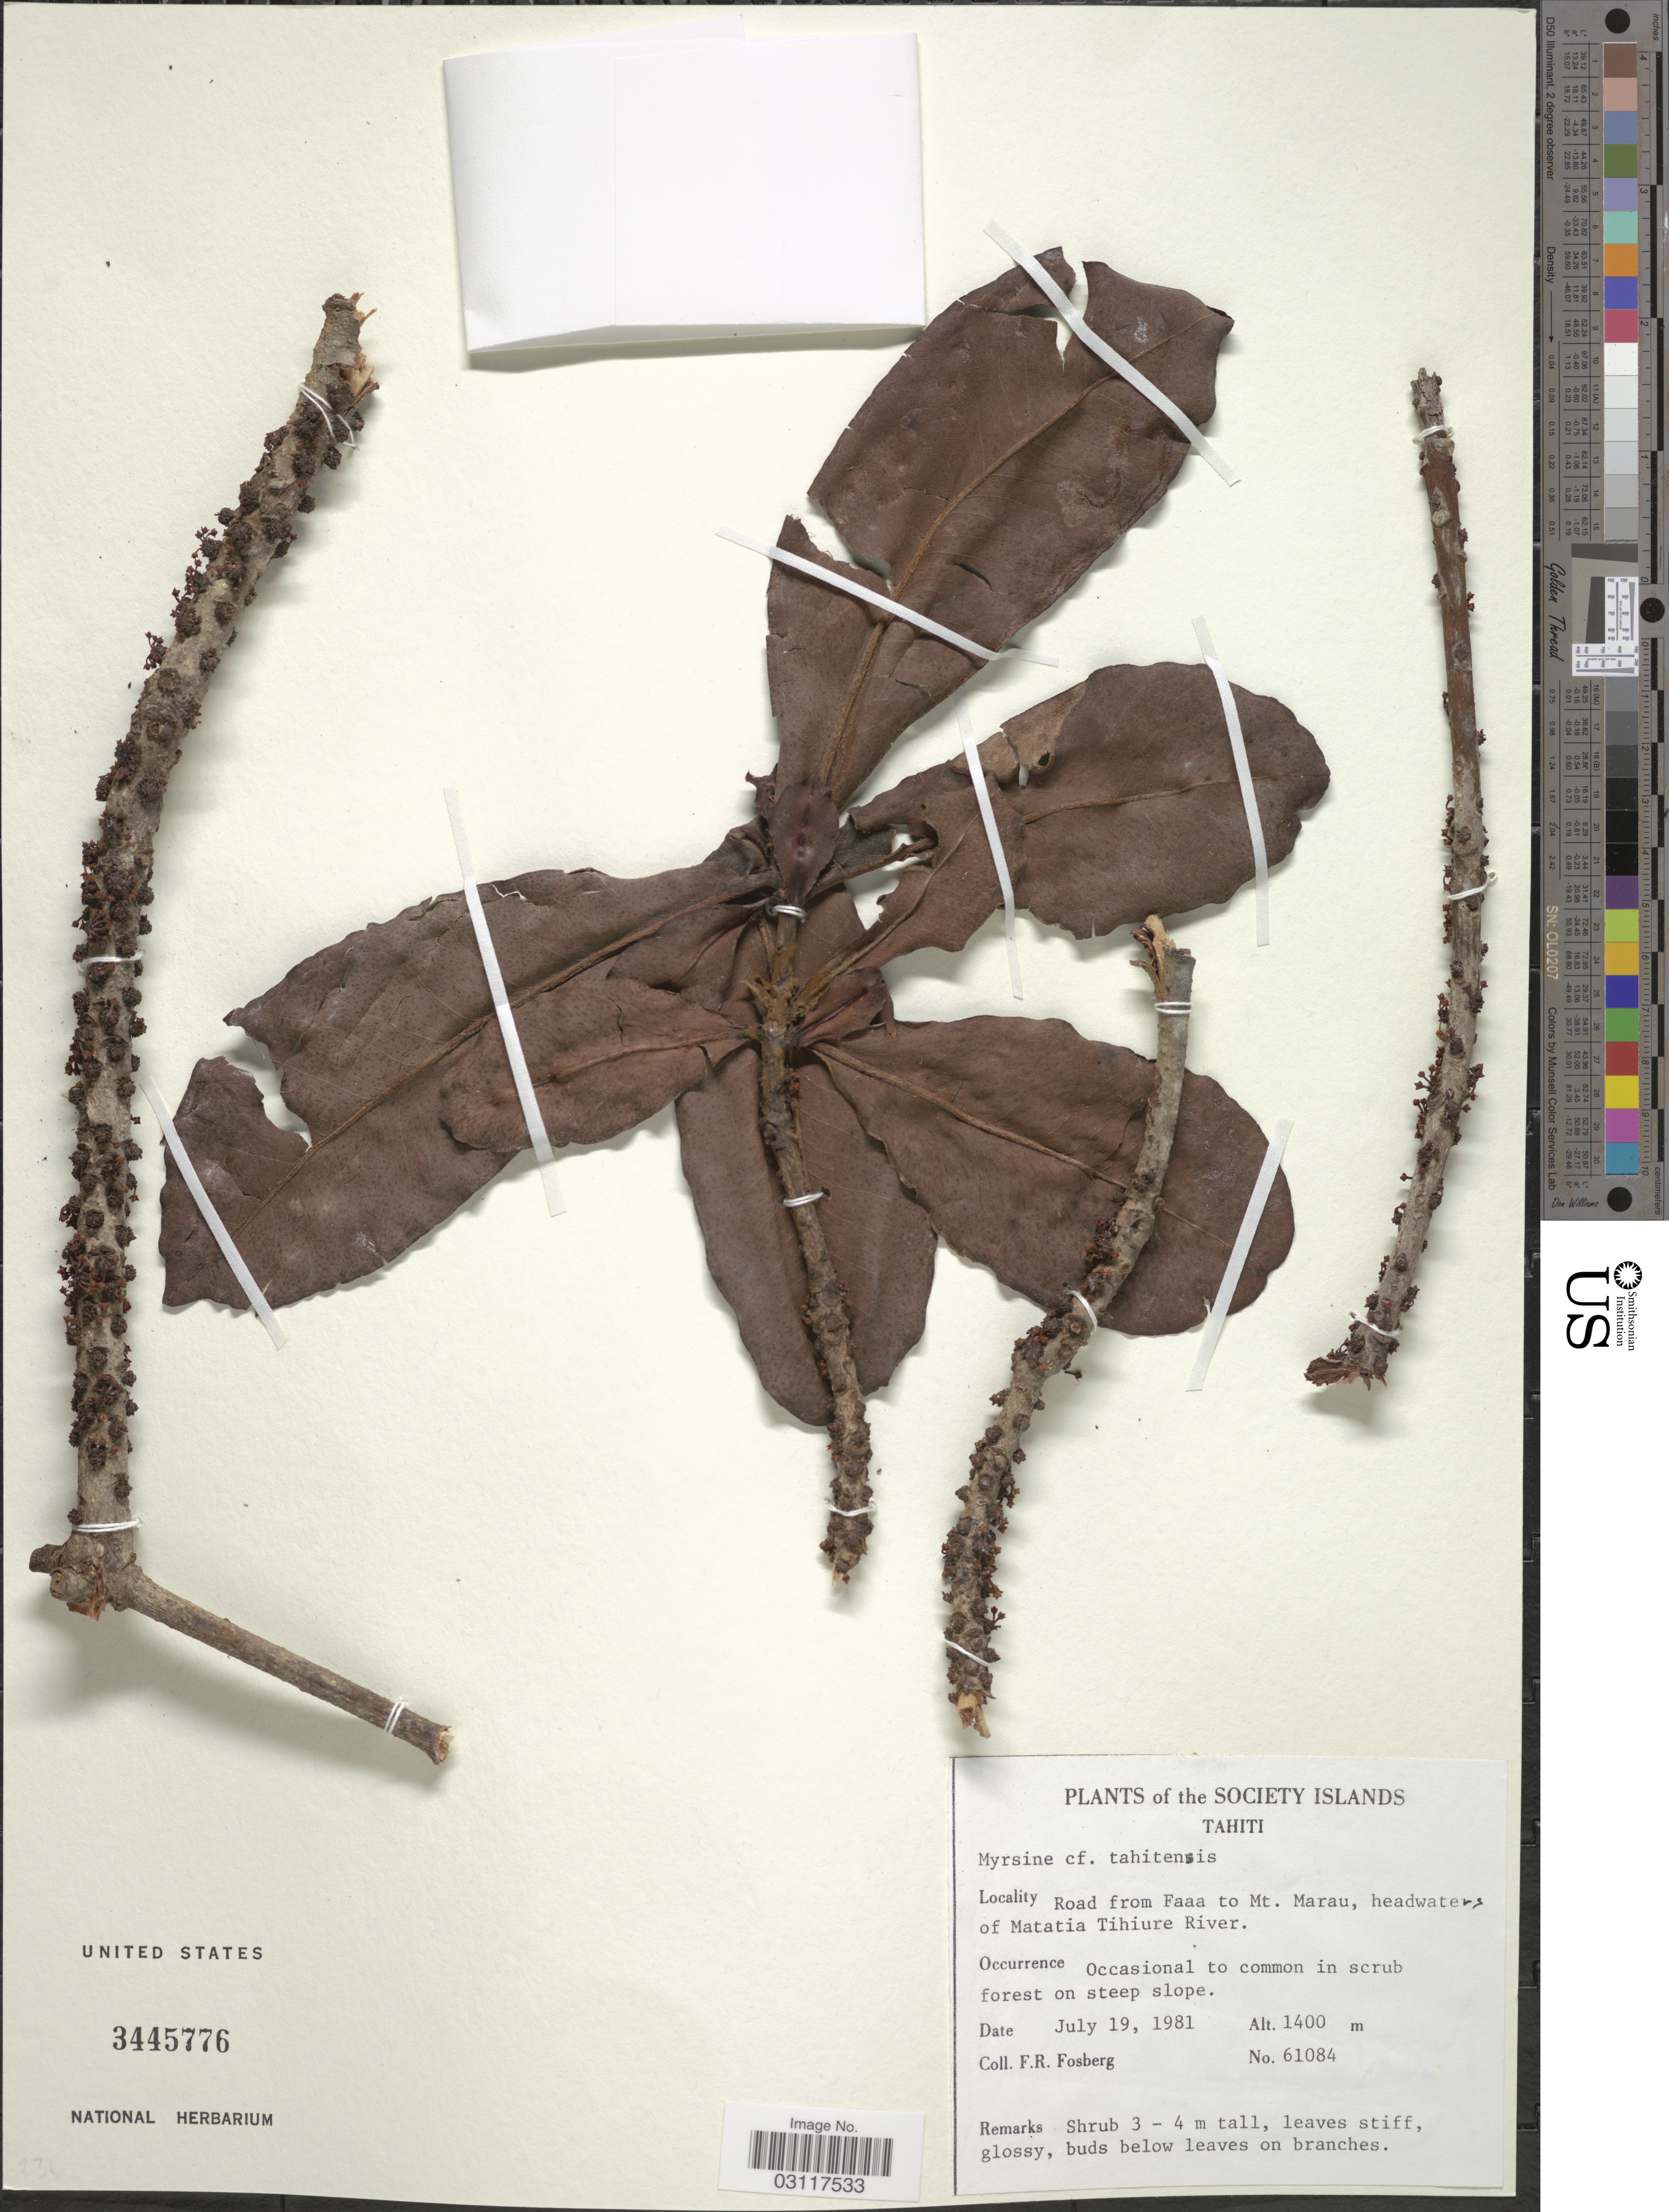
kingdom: Plantae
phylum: Tracheophyta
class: Magnoliopsida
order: Ericales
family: Primulaceae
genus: Myrsine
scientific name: Myrsine taitensis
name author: A. Gray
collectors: F. R. Fosberg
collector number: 61084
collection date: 1981-07-19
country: French Polynesia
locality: The Society Islands, Tahiti, Road from Faaa to Mt. Marau, headwaters of Matatia Tihiure River.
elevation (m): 1400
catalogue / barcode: US 3445776